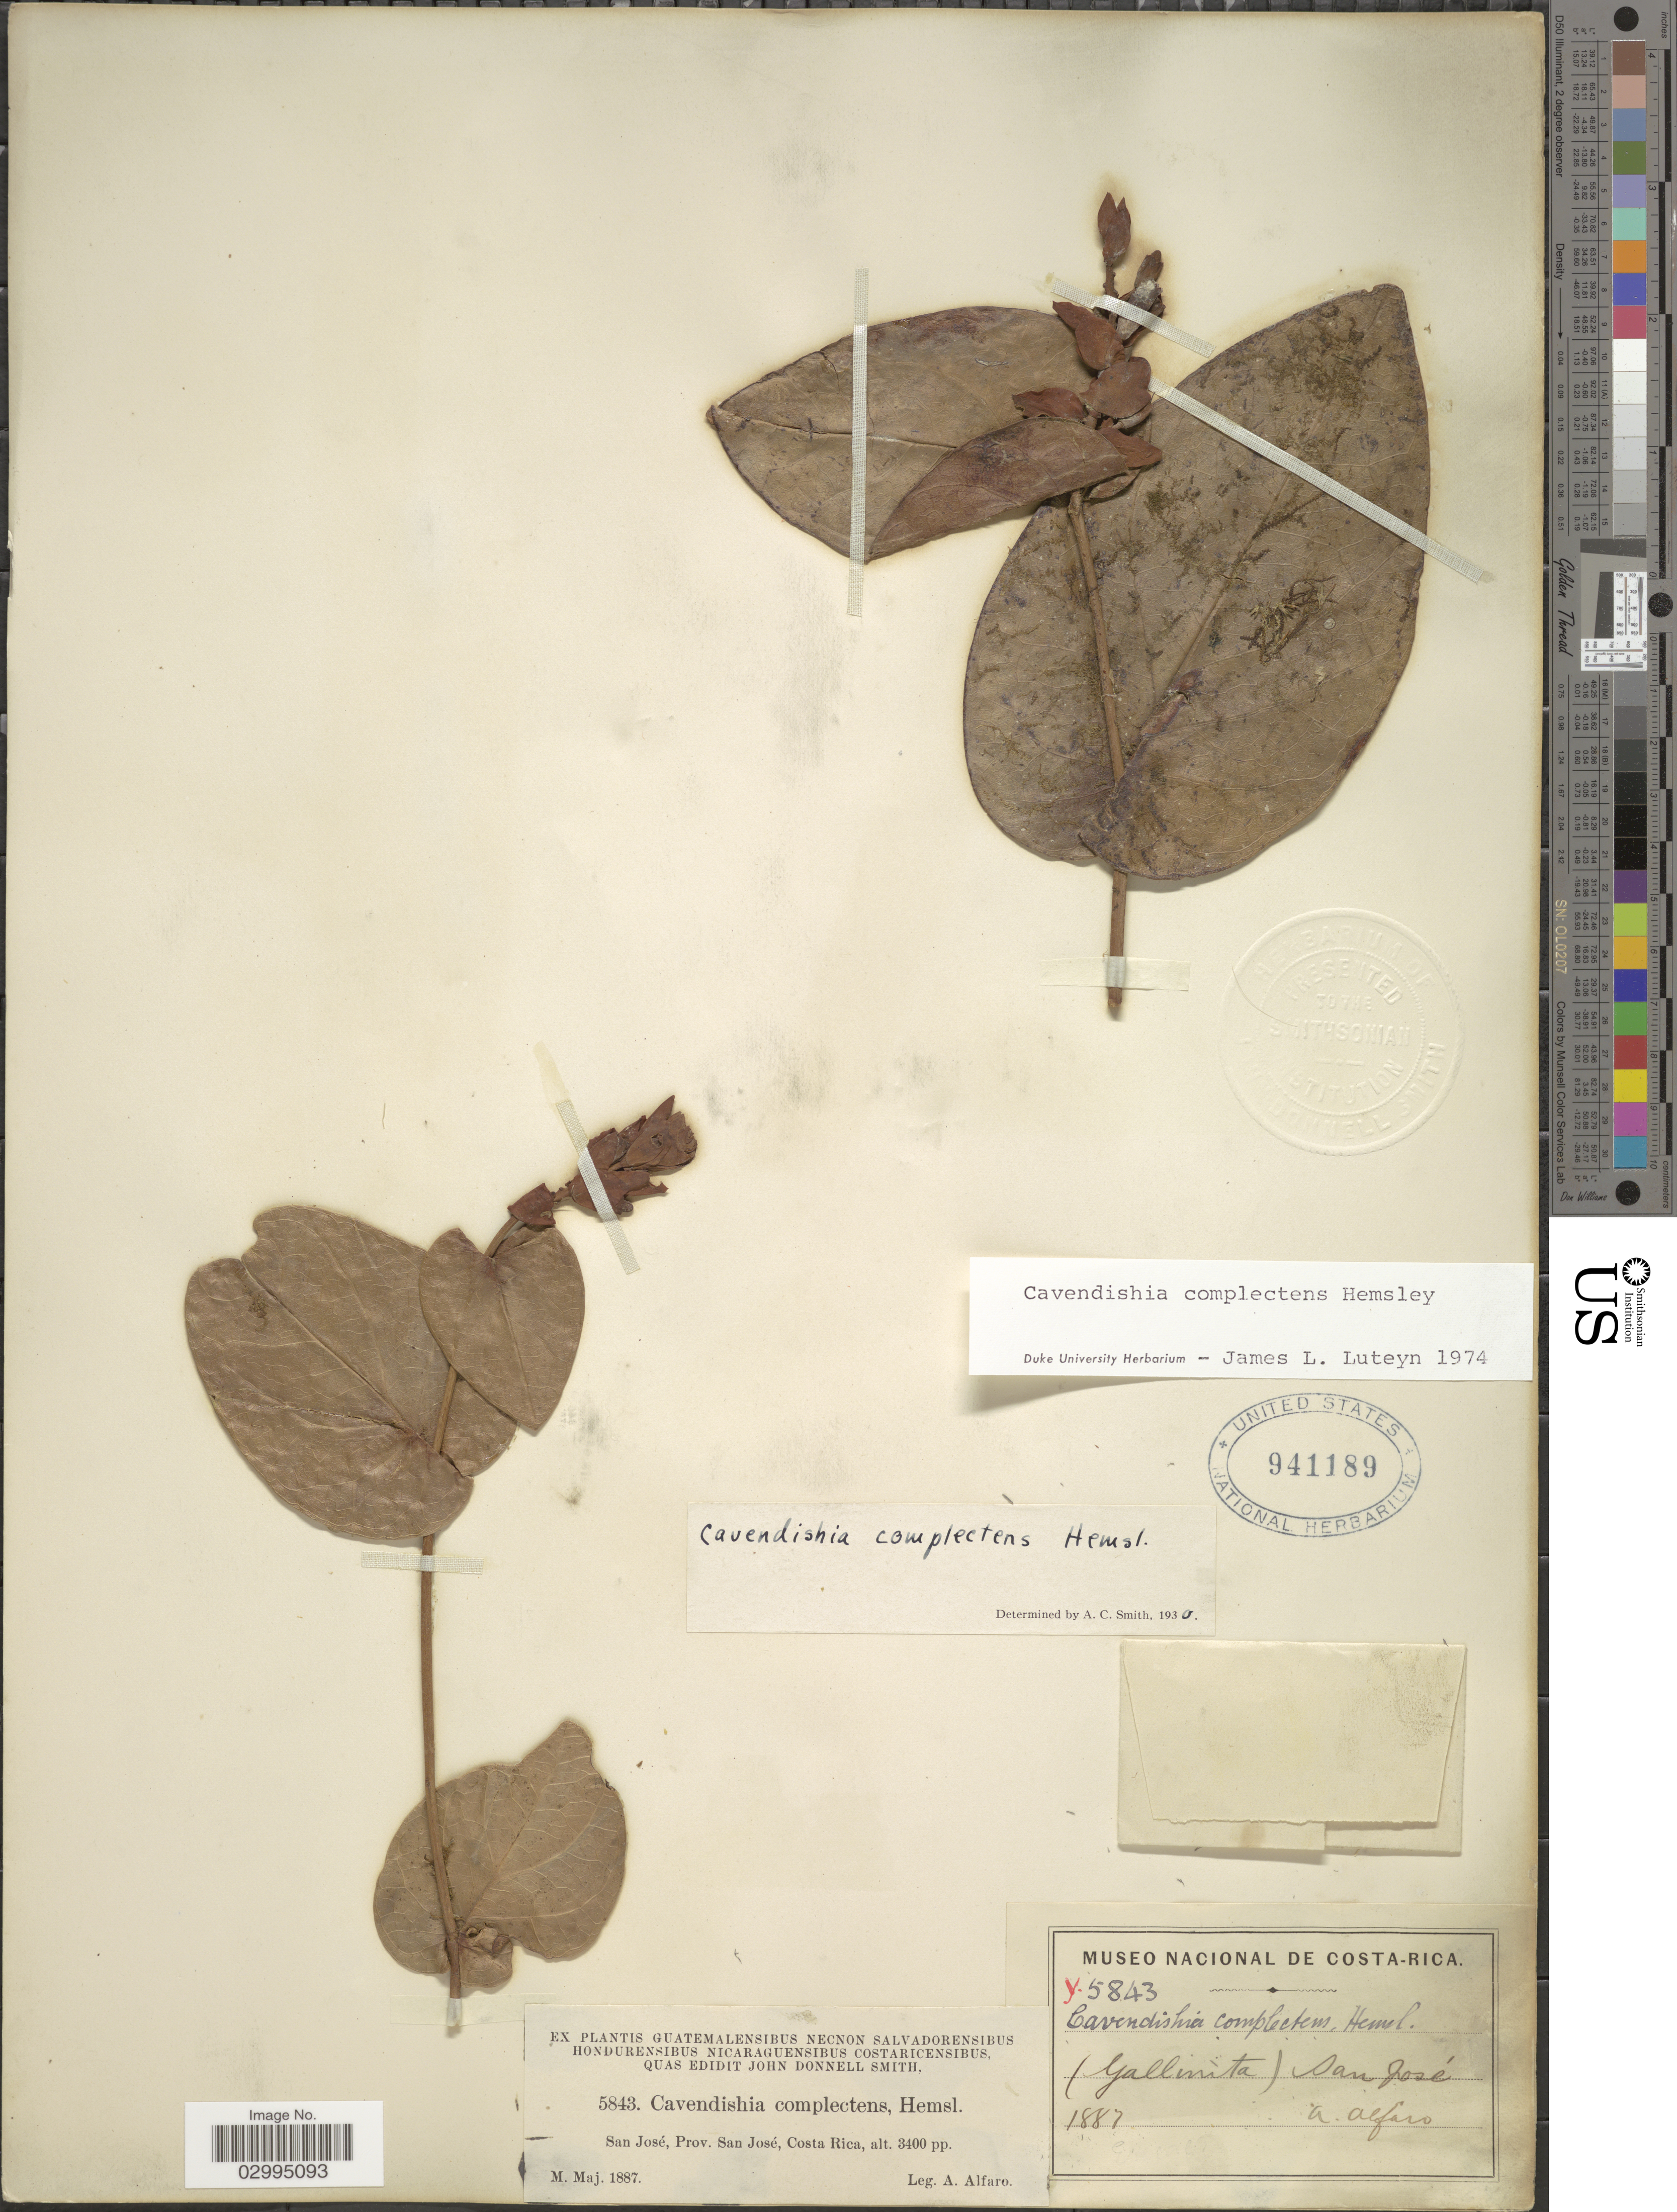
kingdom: Plantae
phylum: Tracheophyta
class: Magnoliopsida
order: Ericales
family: Ericaceae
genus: Cavendishia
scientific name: Cavendishia complectens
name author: Hemsl.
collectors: A. Alfaro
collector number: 5843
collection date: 1887-05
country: Costa Rica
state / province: San José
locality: (Gallmita) [unsure placement]. San José, Prov. San José.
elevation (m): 1036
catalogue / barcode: US 941189